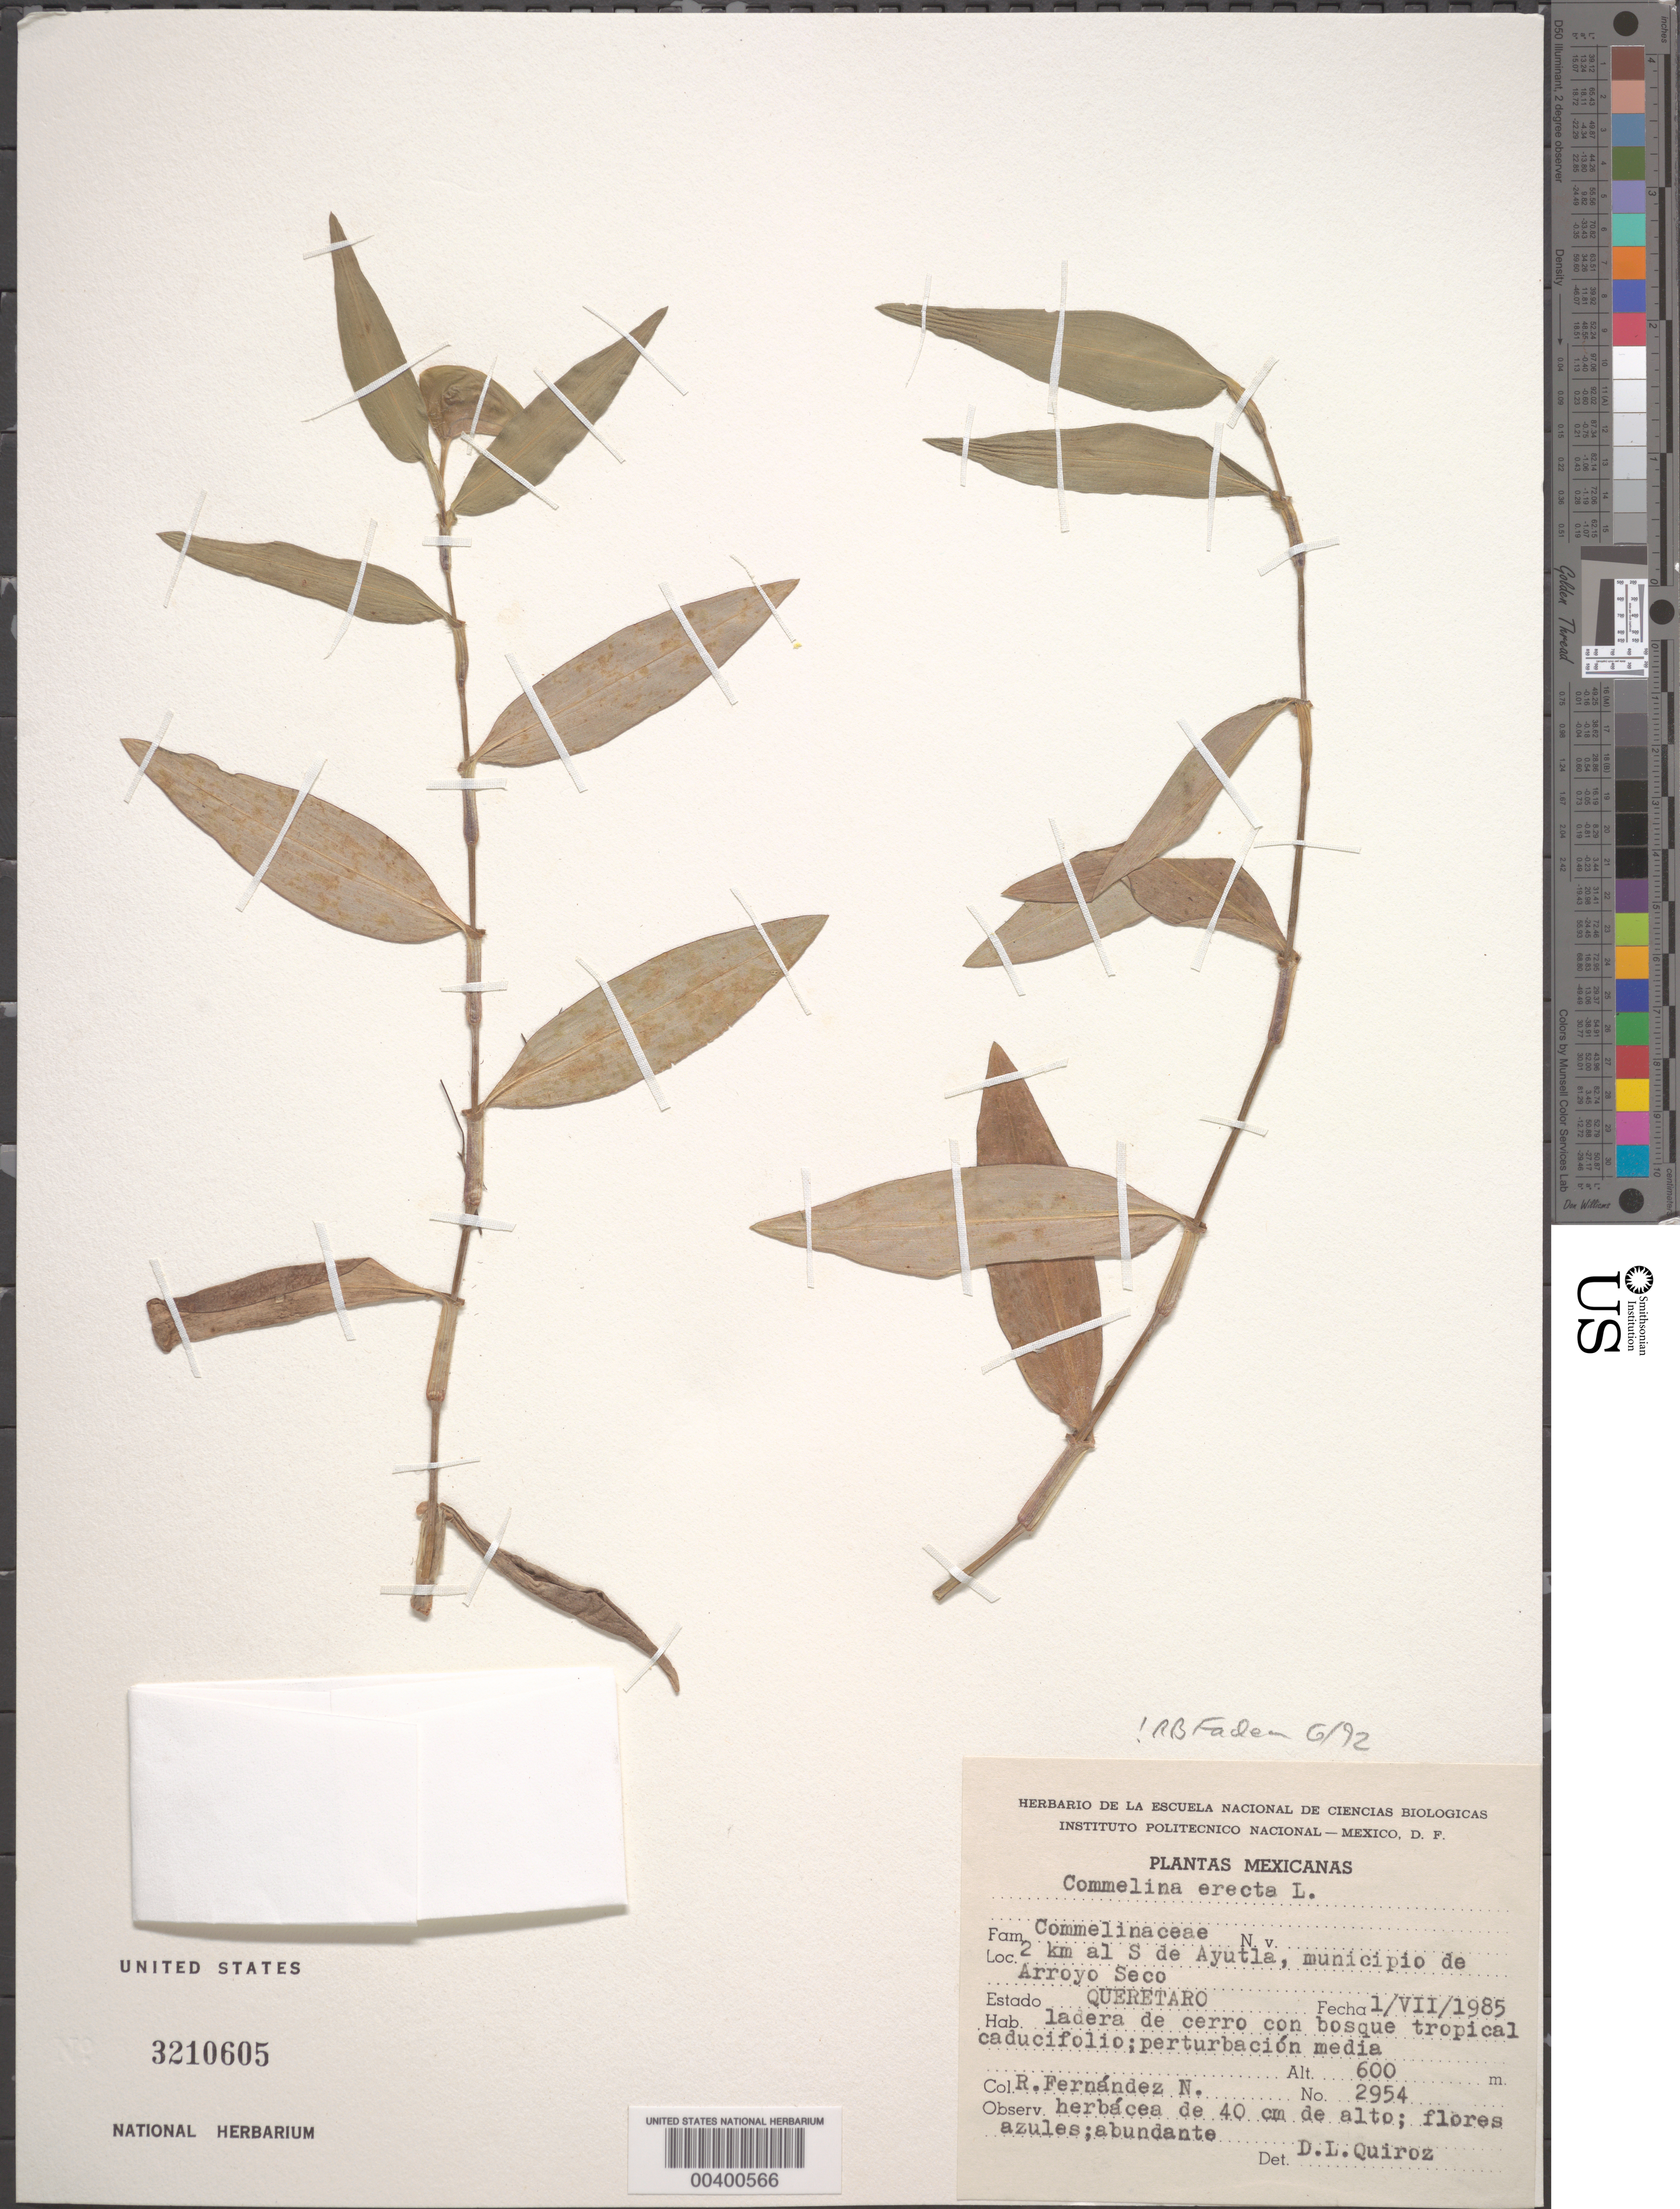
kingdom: Plantae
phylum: Tracheophyta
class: Liliopsida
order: Commelinales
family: Commelinaceae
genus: Commelina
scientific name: Commelina erecta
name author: L.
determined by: Faden, Robert B., (US), Smithsonian Institution - National Museum of Natural History (UNITED STATES)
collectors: R. Fernández Nava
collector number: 2954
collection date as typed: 01 Jul 1985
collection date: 1985-07-01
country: Mexico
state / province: Querétaro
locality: Ayutla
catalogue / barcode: US 3210605